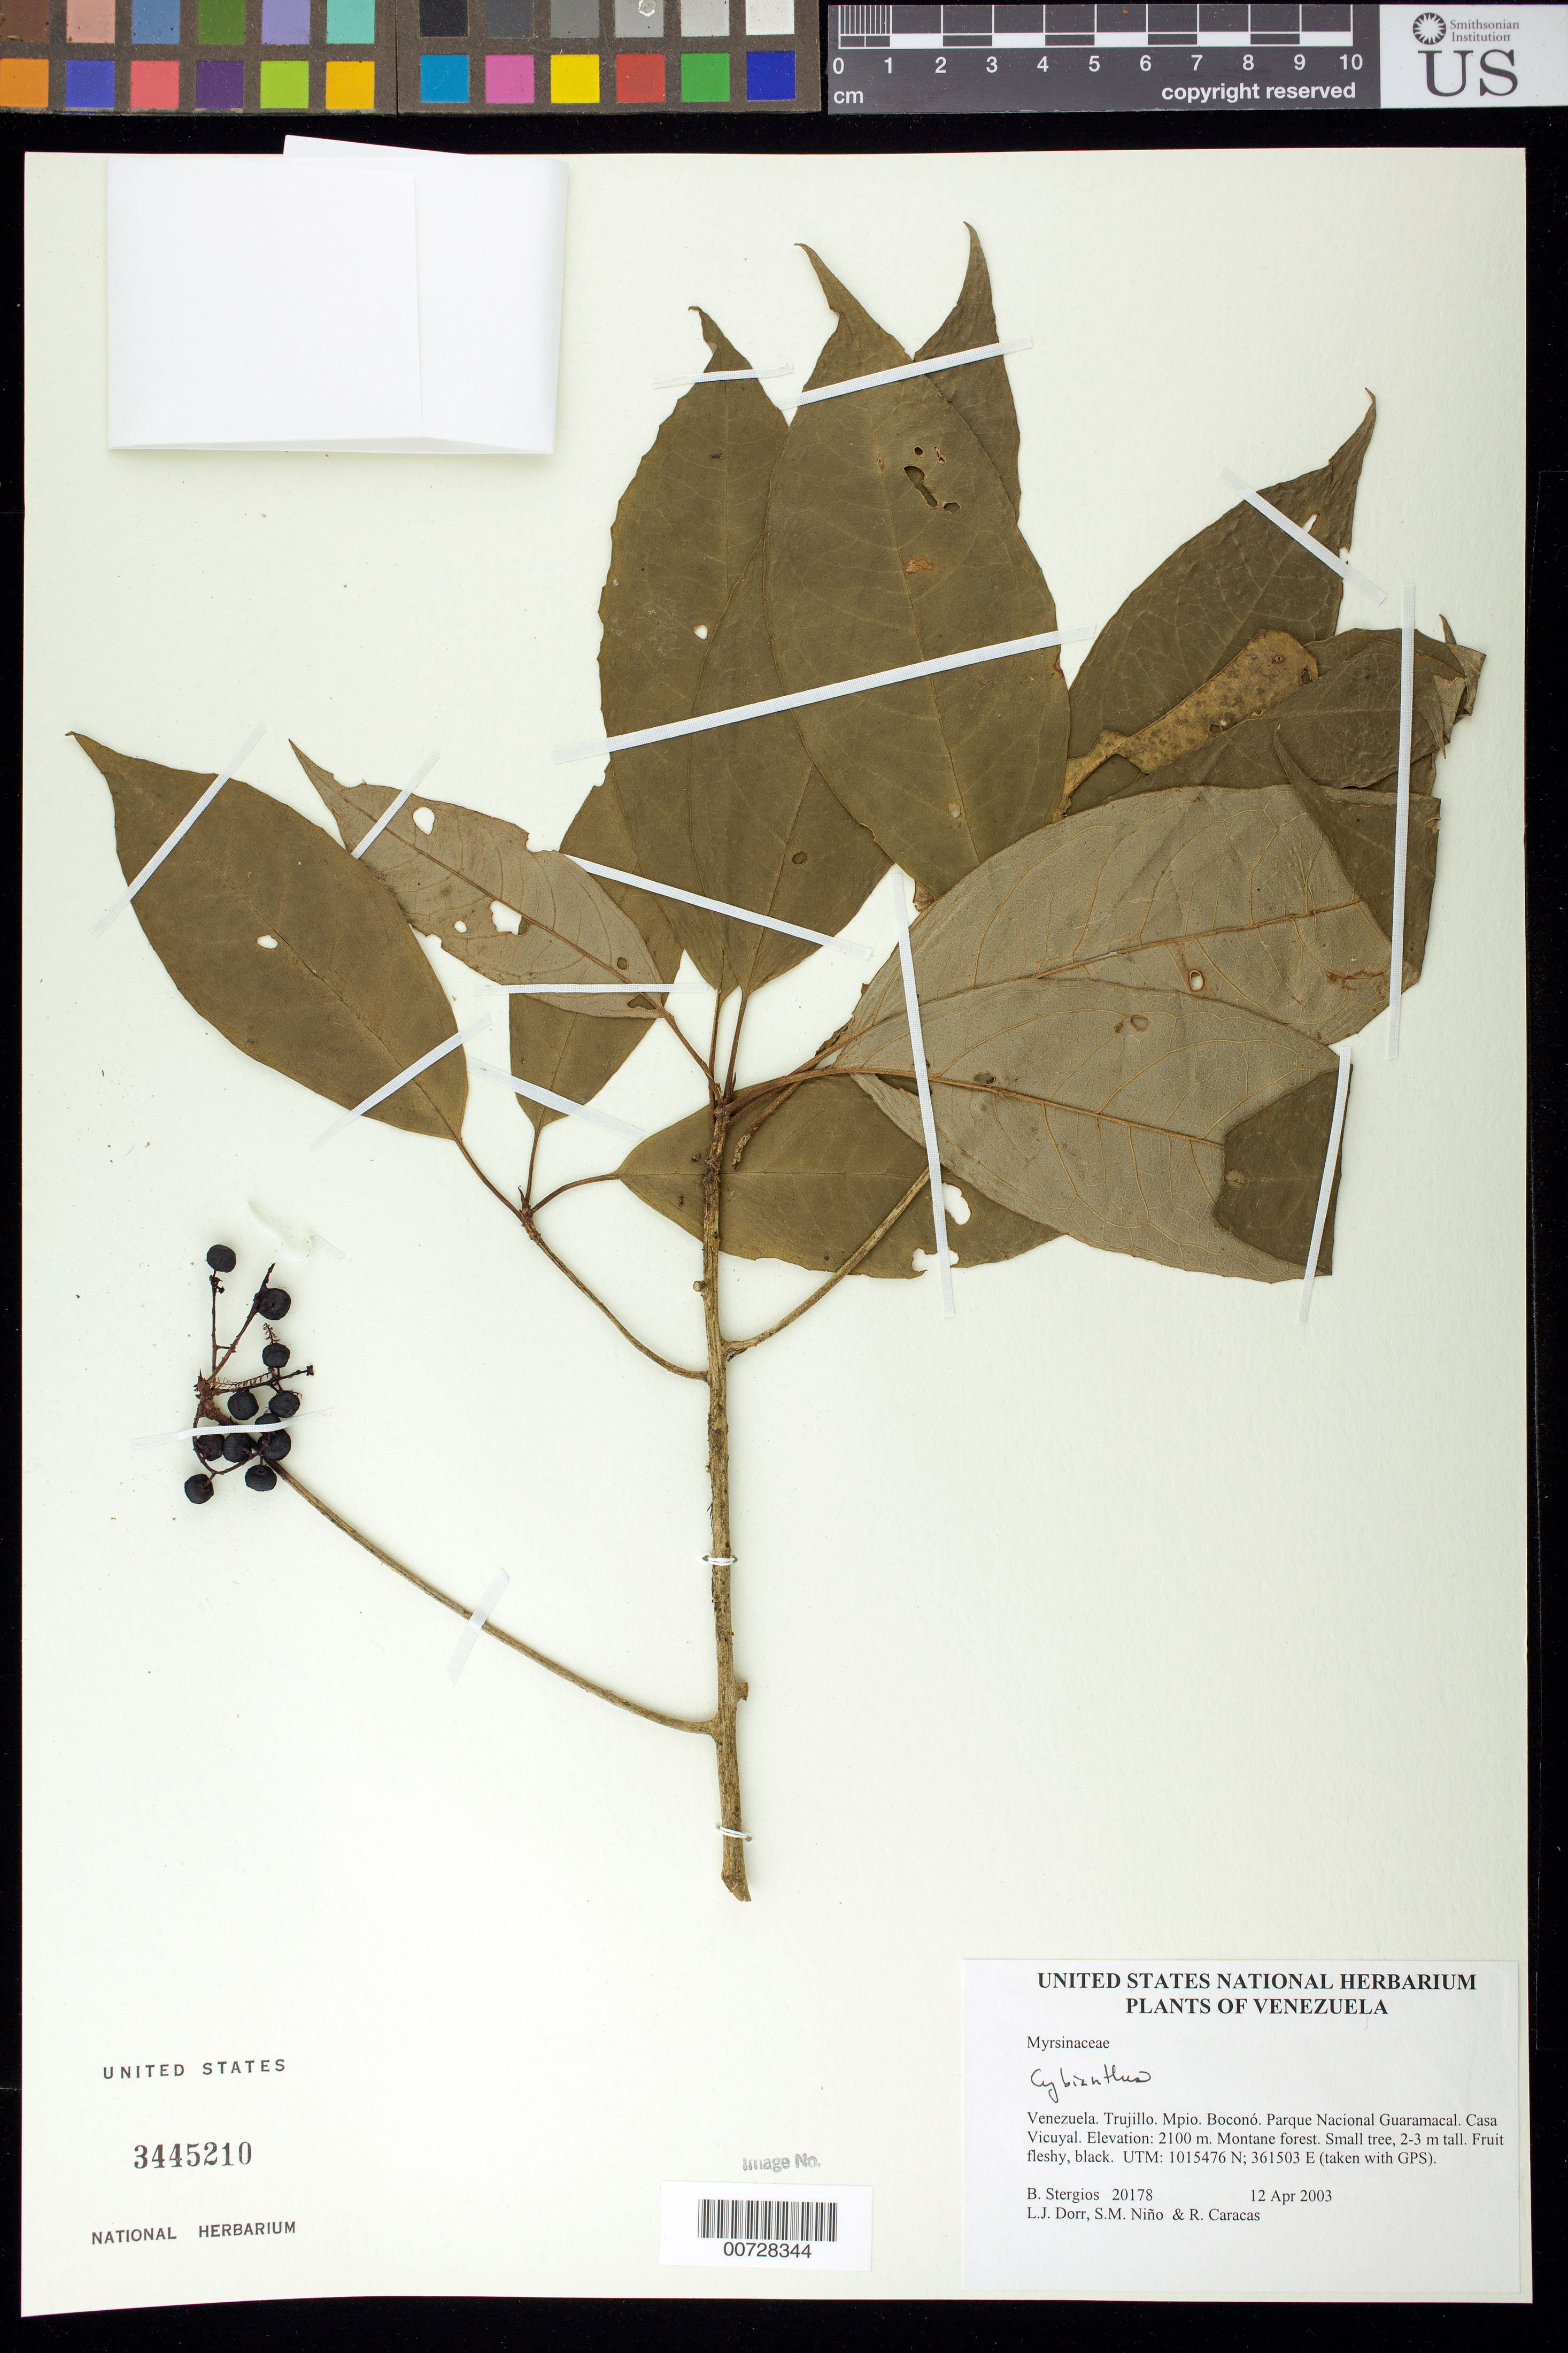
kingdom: Plantae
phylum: Tracheophyta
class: Magnoliopsida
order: Ericales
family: Primulaceae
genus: Cybianthus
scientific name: Cybianthus sp.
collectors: B. G. Stergios, L. J. Dorr, S. M. Niño & R. Caracas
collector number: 20178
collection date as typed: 12 Apr 2003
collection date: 2003-04-12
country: Venezuela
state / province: Trujillo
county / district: Boconó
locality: Parque Nacional Guaramacal. Casa Vicuyal.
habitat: Montane forest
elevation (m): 2100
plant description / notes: PORT, US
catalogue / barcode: US 3445210